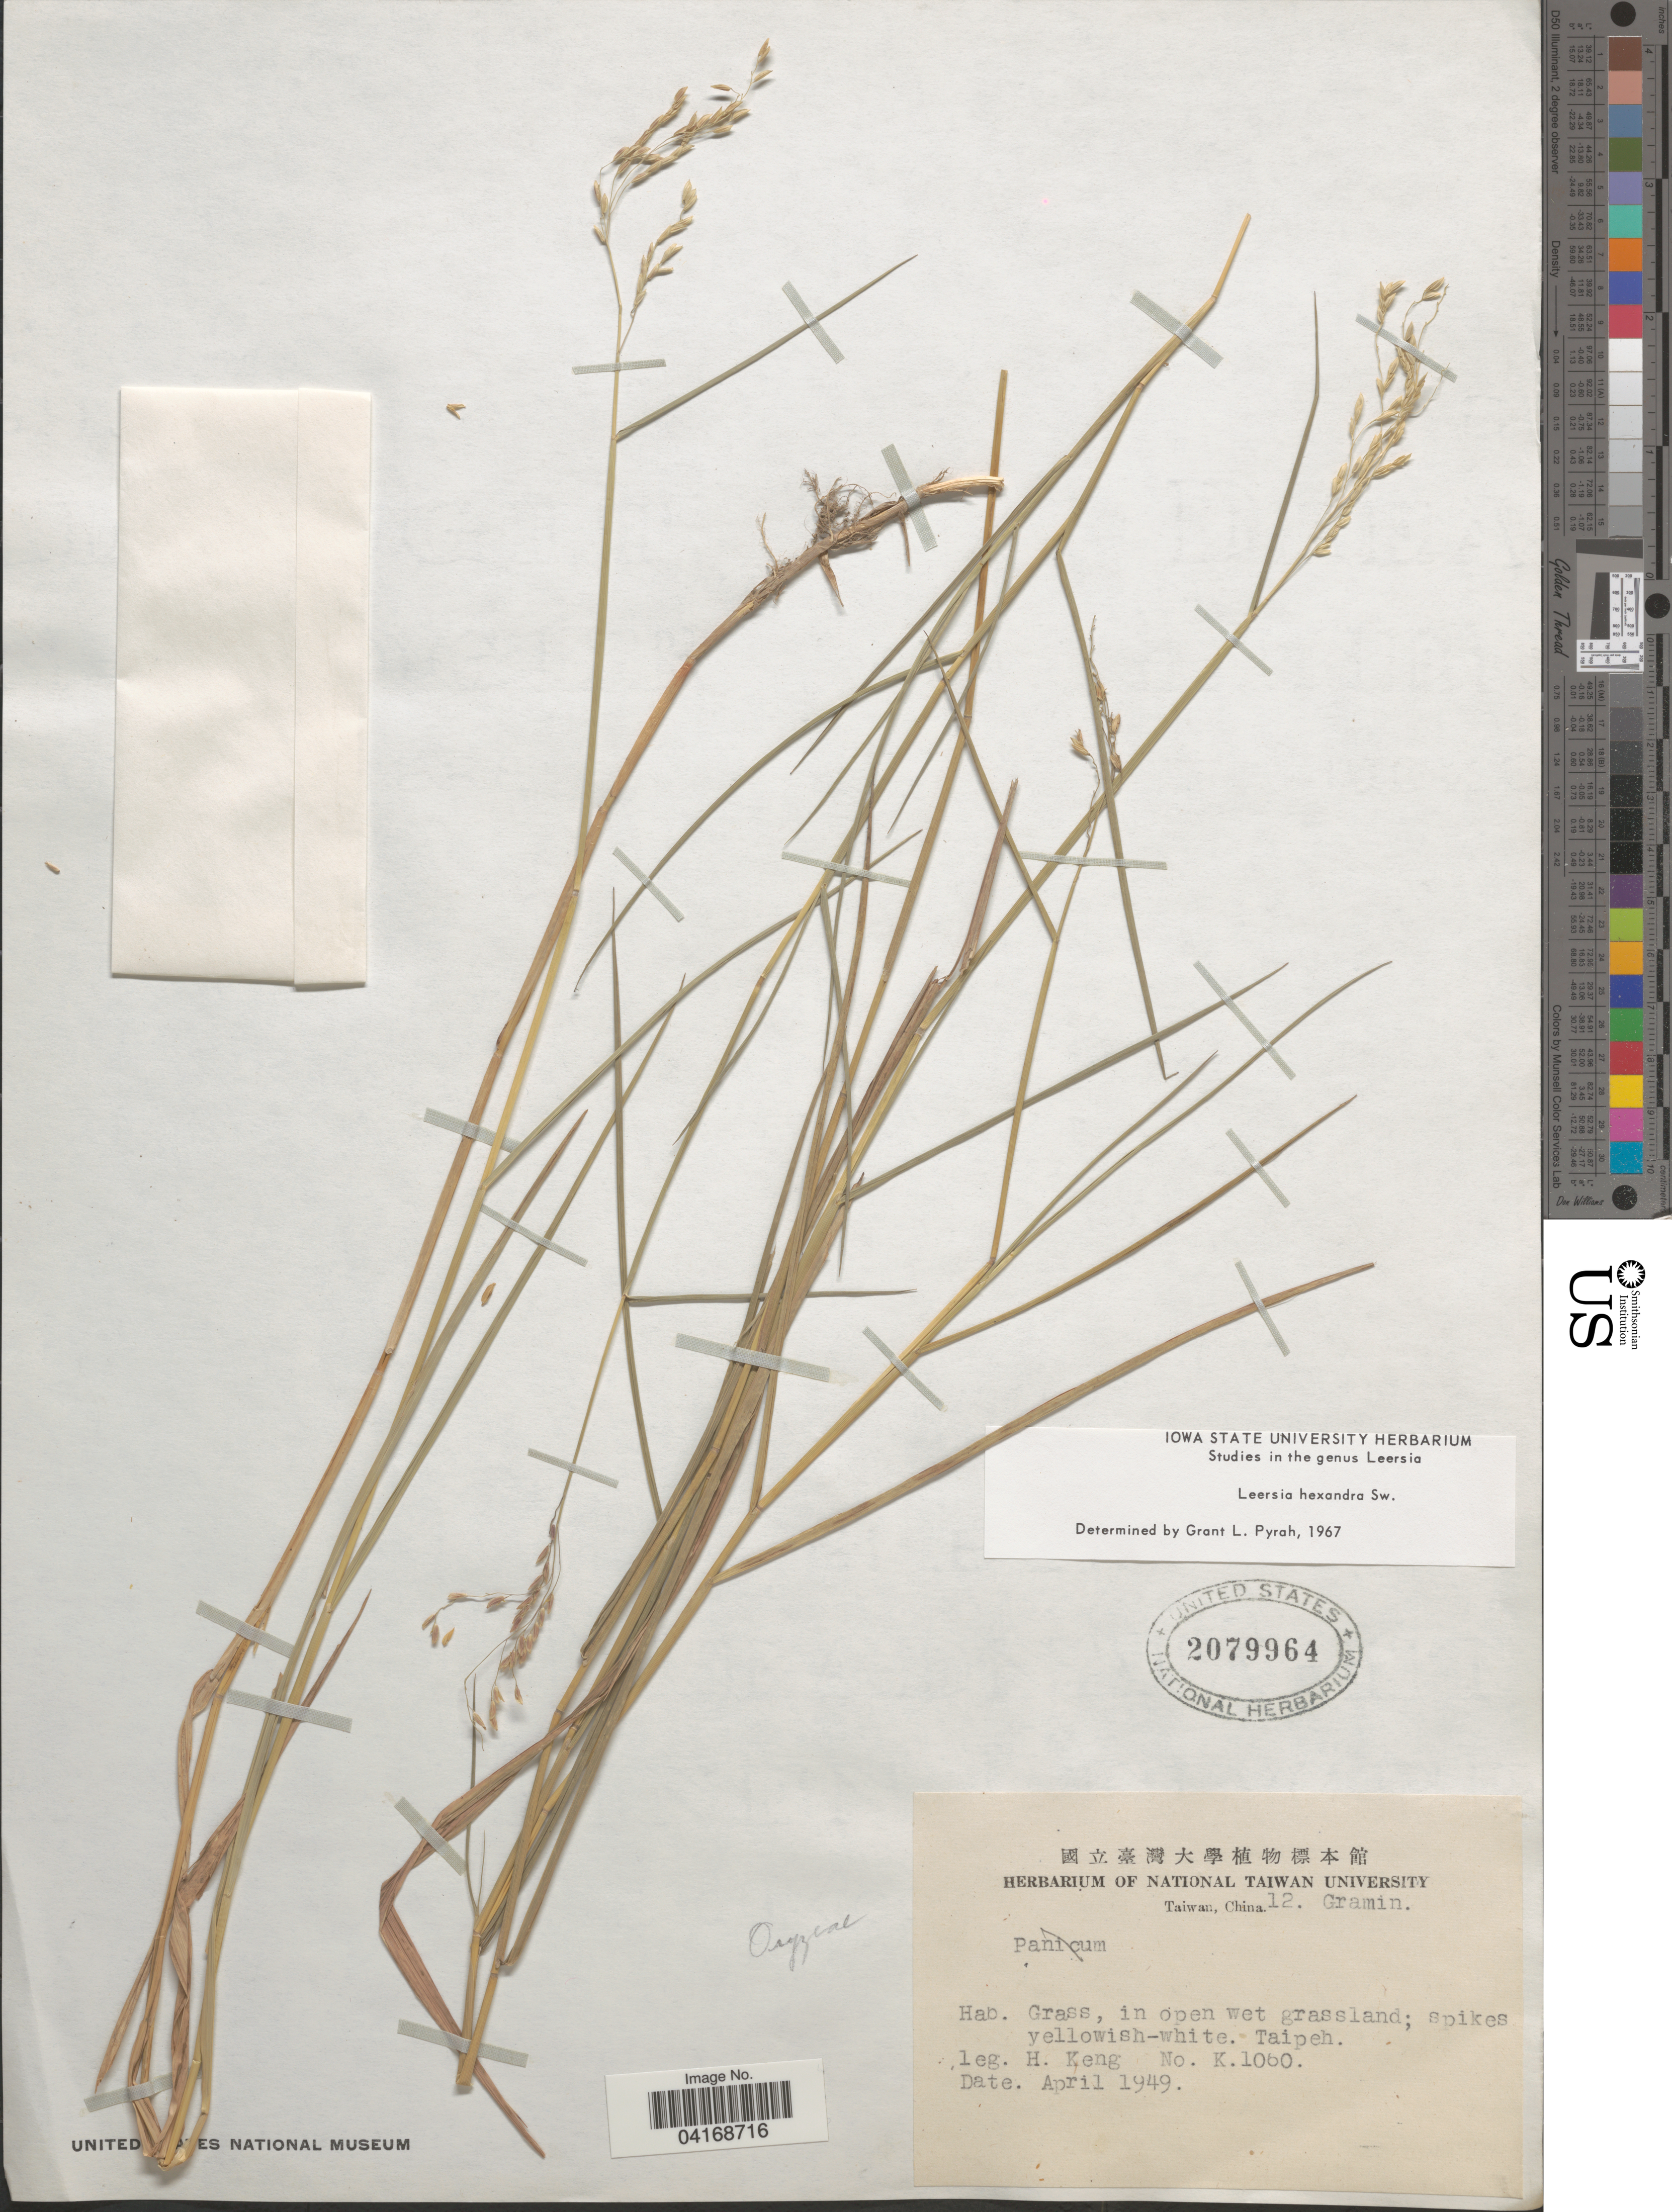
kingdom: Plantae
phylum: Tracheophyta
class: Liliopsida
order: Poales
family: Poaceae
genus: Leersia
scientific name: Leersia hexandra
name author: Sw.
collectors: H. Keng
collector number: K1060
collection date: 1949-04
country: Taiwan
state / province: Taipei City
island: Taiwan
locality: Taipeh.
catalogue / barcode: US 2079964